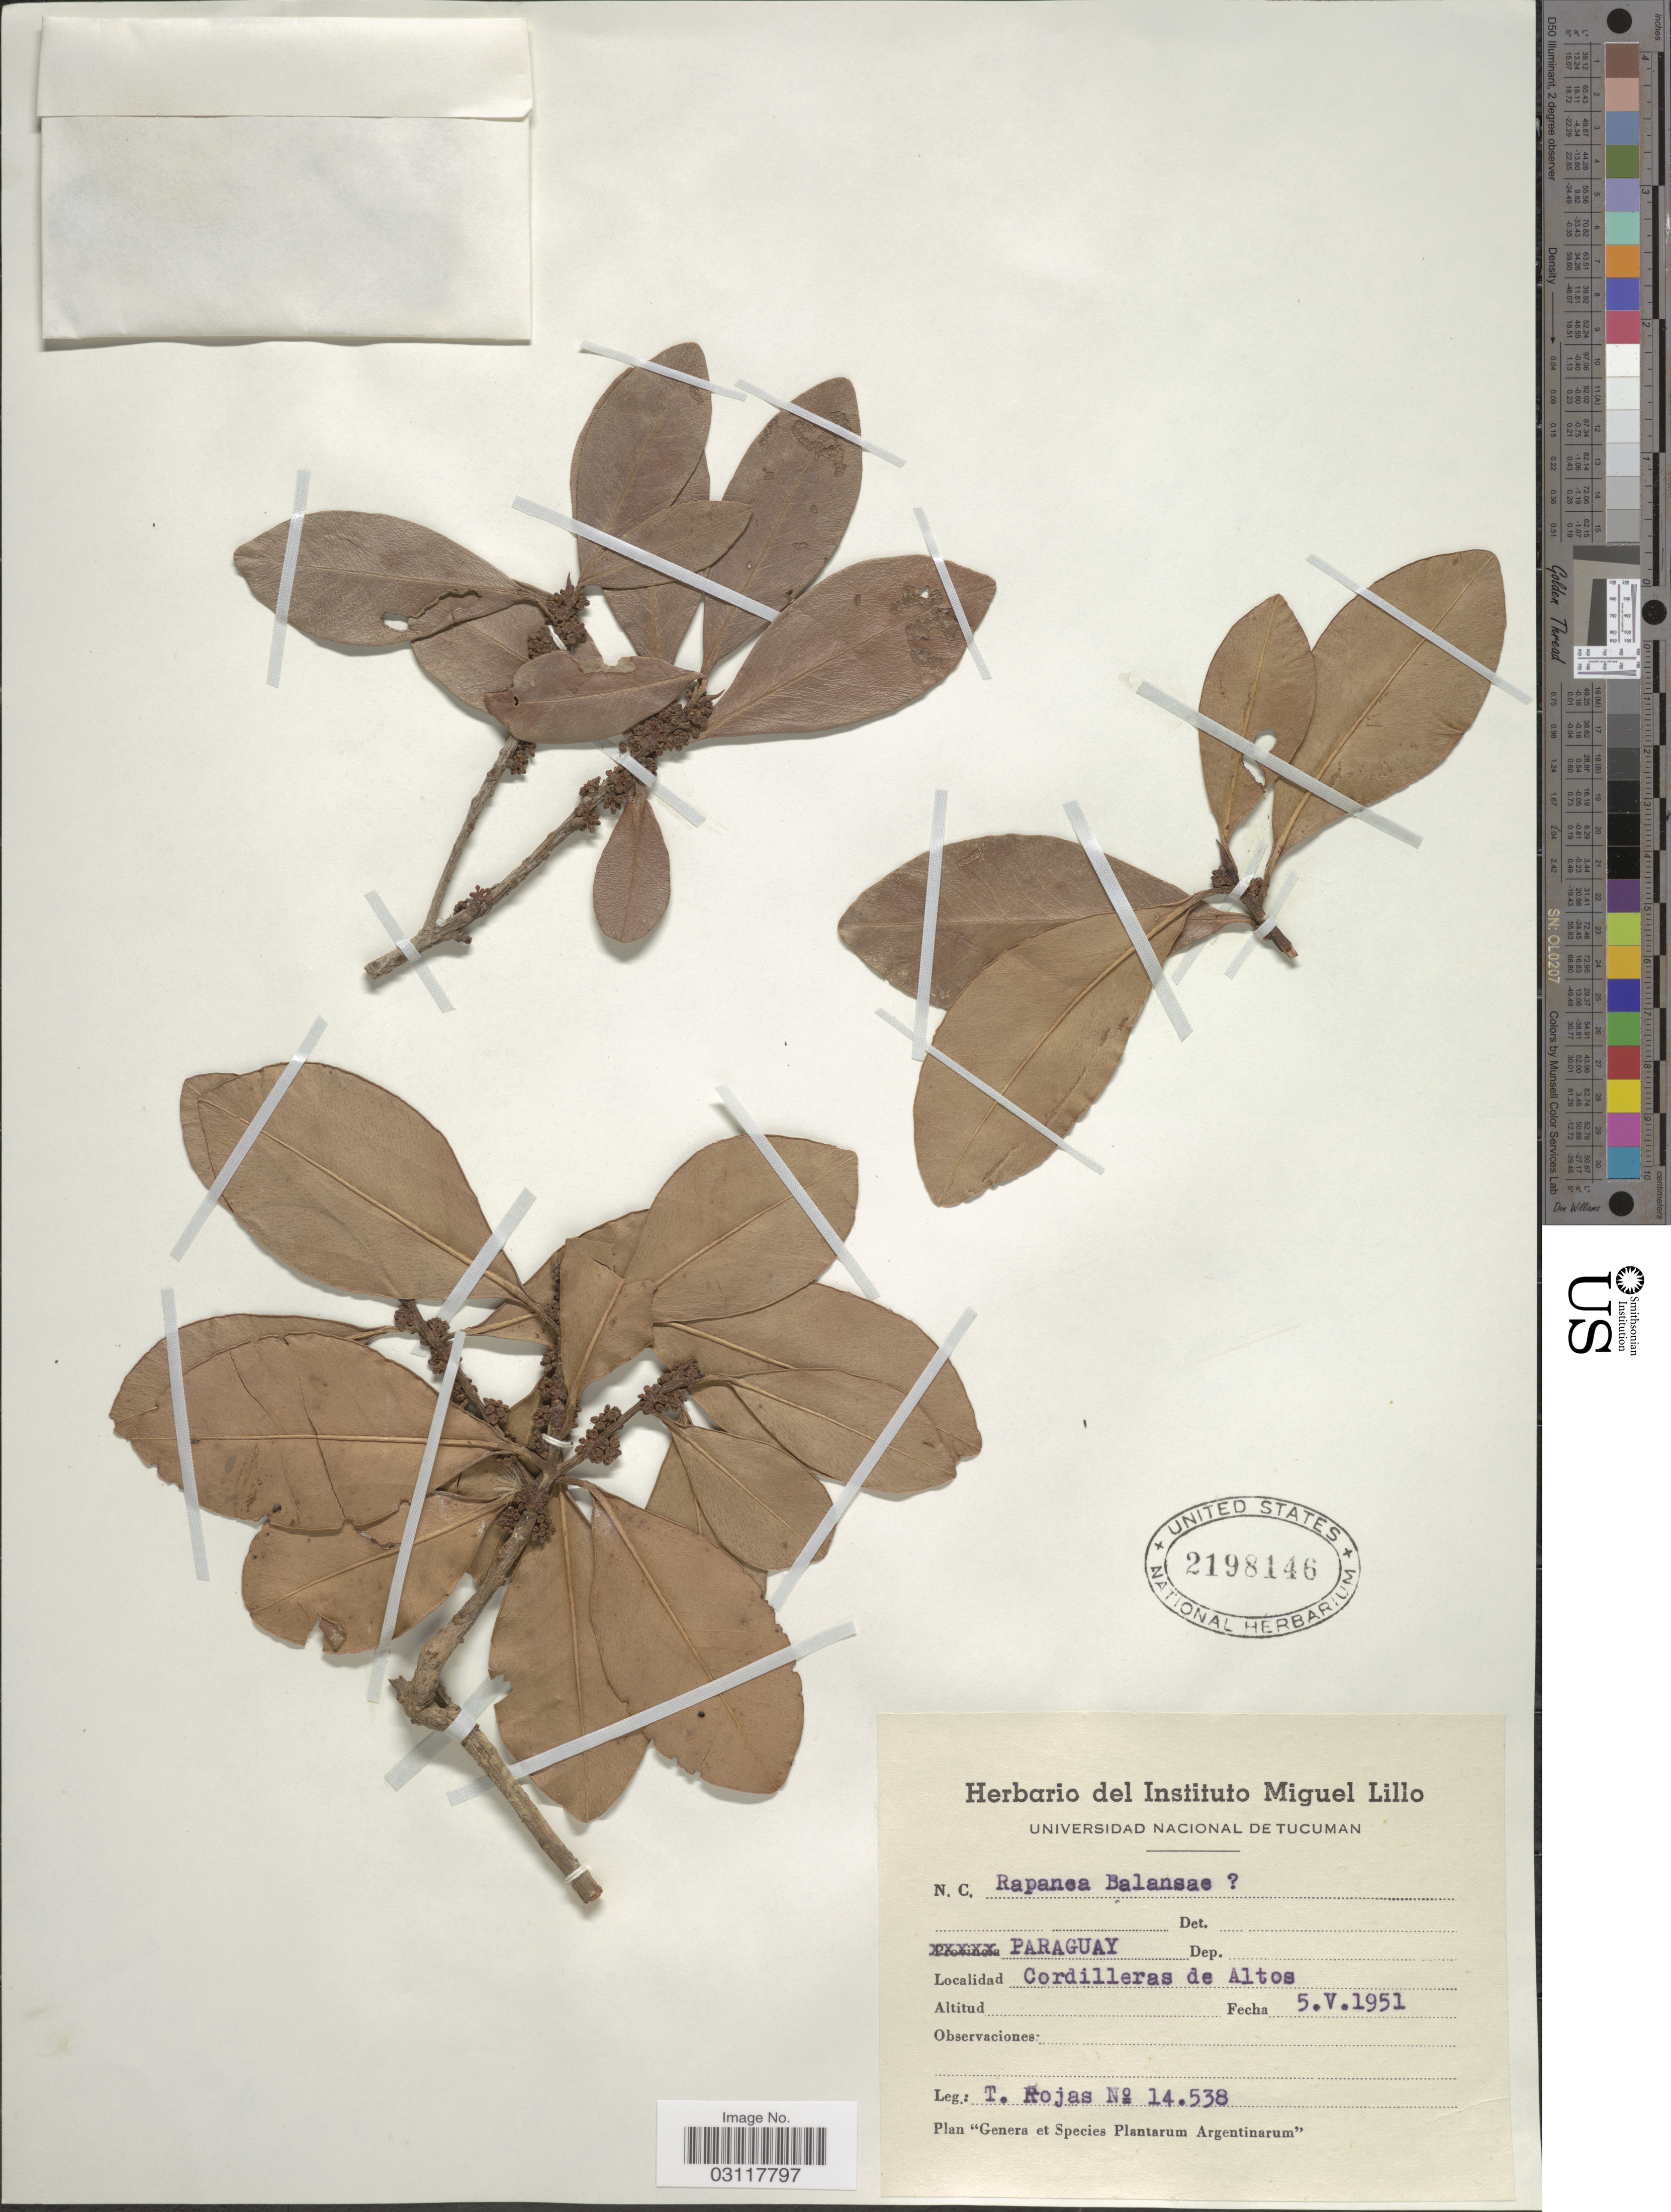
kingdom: Plantae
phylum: Tracheophyta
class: Magnoliopsida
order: Ericales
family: Primulaceae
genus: Rapanea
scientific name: Rapanea balansae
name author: Mez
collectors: T. Rojas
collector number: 14538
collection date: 1951-05-05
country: Paraguay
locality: Cordilleras de Altos.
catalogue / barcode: US 2198146